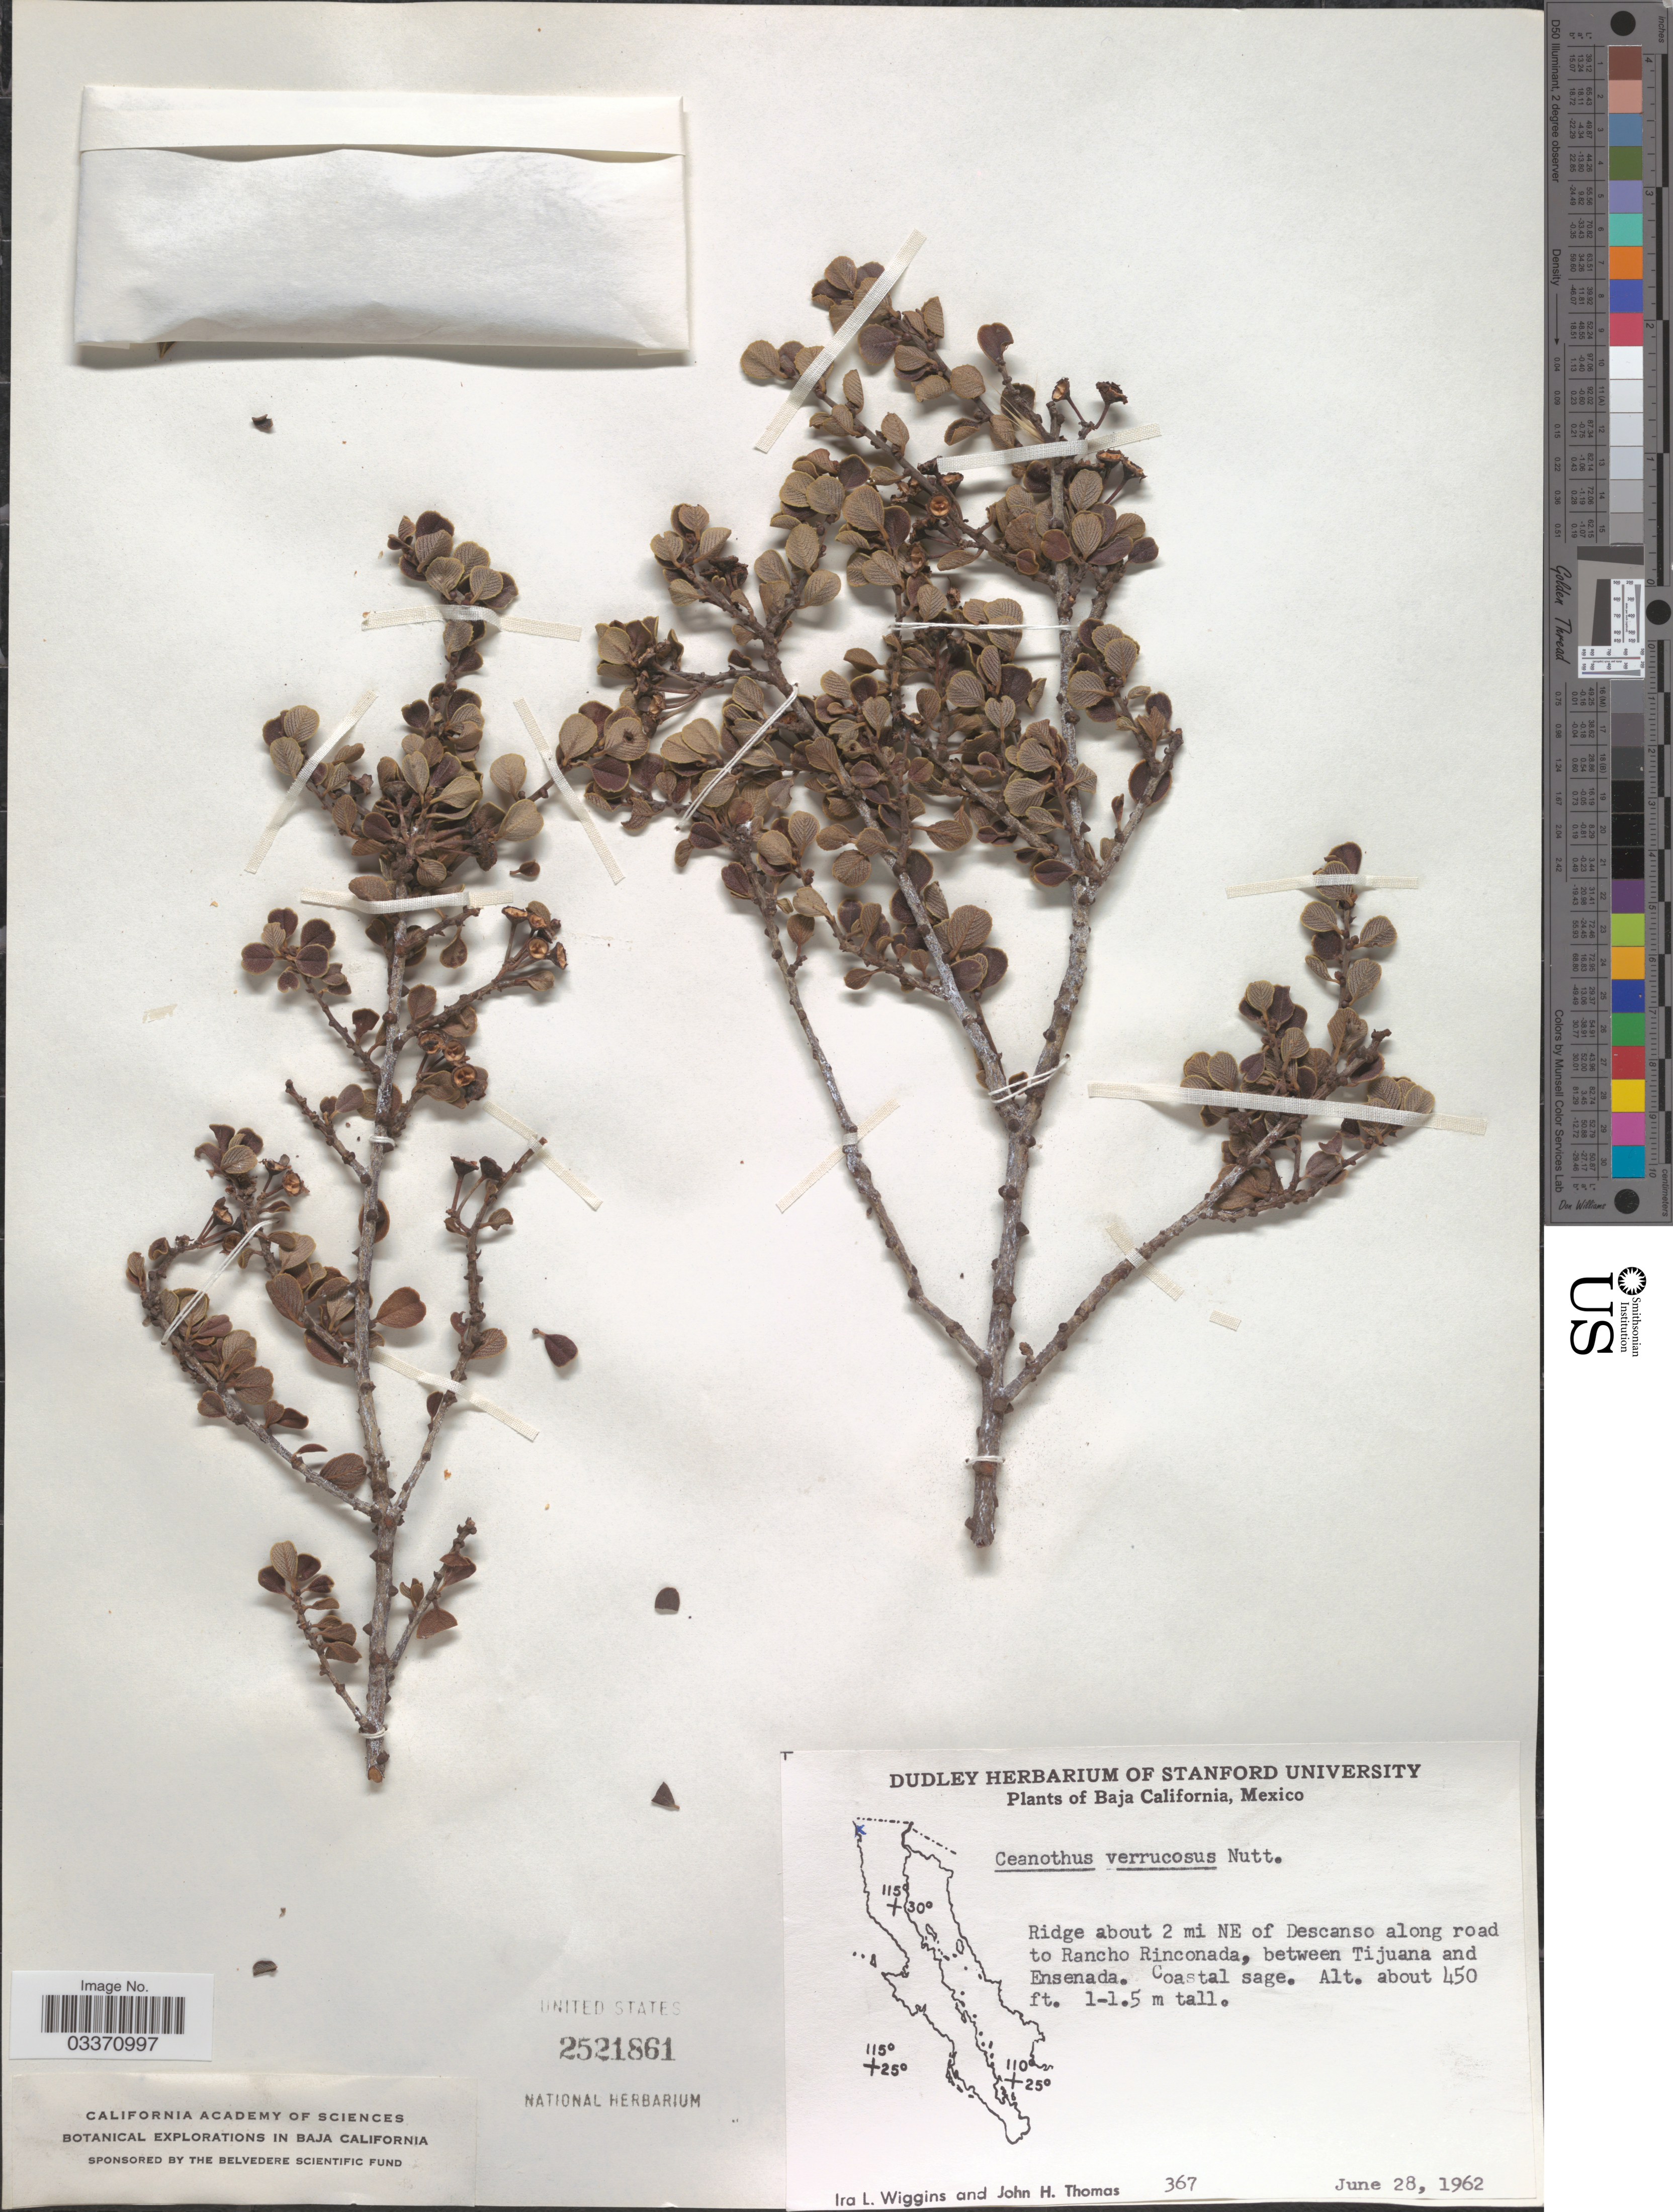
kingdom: Plantae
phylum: Tracheophyta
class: Magnoliopsida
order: Rosales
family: Rhamnaceae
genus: Ceanothus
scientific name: Ceanothus verrucosus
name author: Nutt.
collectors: I. L. Wiggins & J. H. Thomas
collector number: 367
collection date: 1962-06-28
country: Mexico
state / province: Baja California Norte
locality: Ridge about 2 mi NE of Descanso along road to Rancho Rinconada, between Tijuana and Ensenada. Coastal sage.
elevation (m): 137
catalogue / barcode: US 2521861